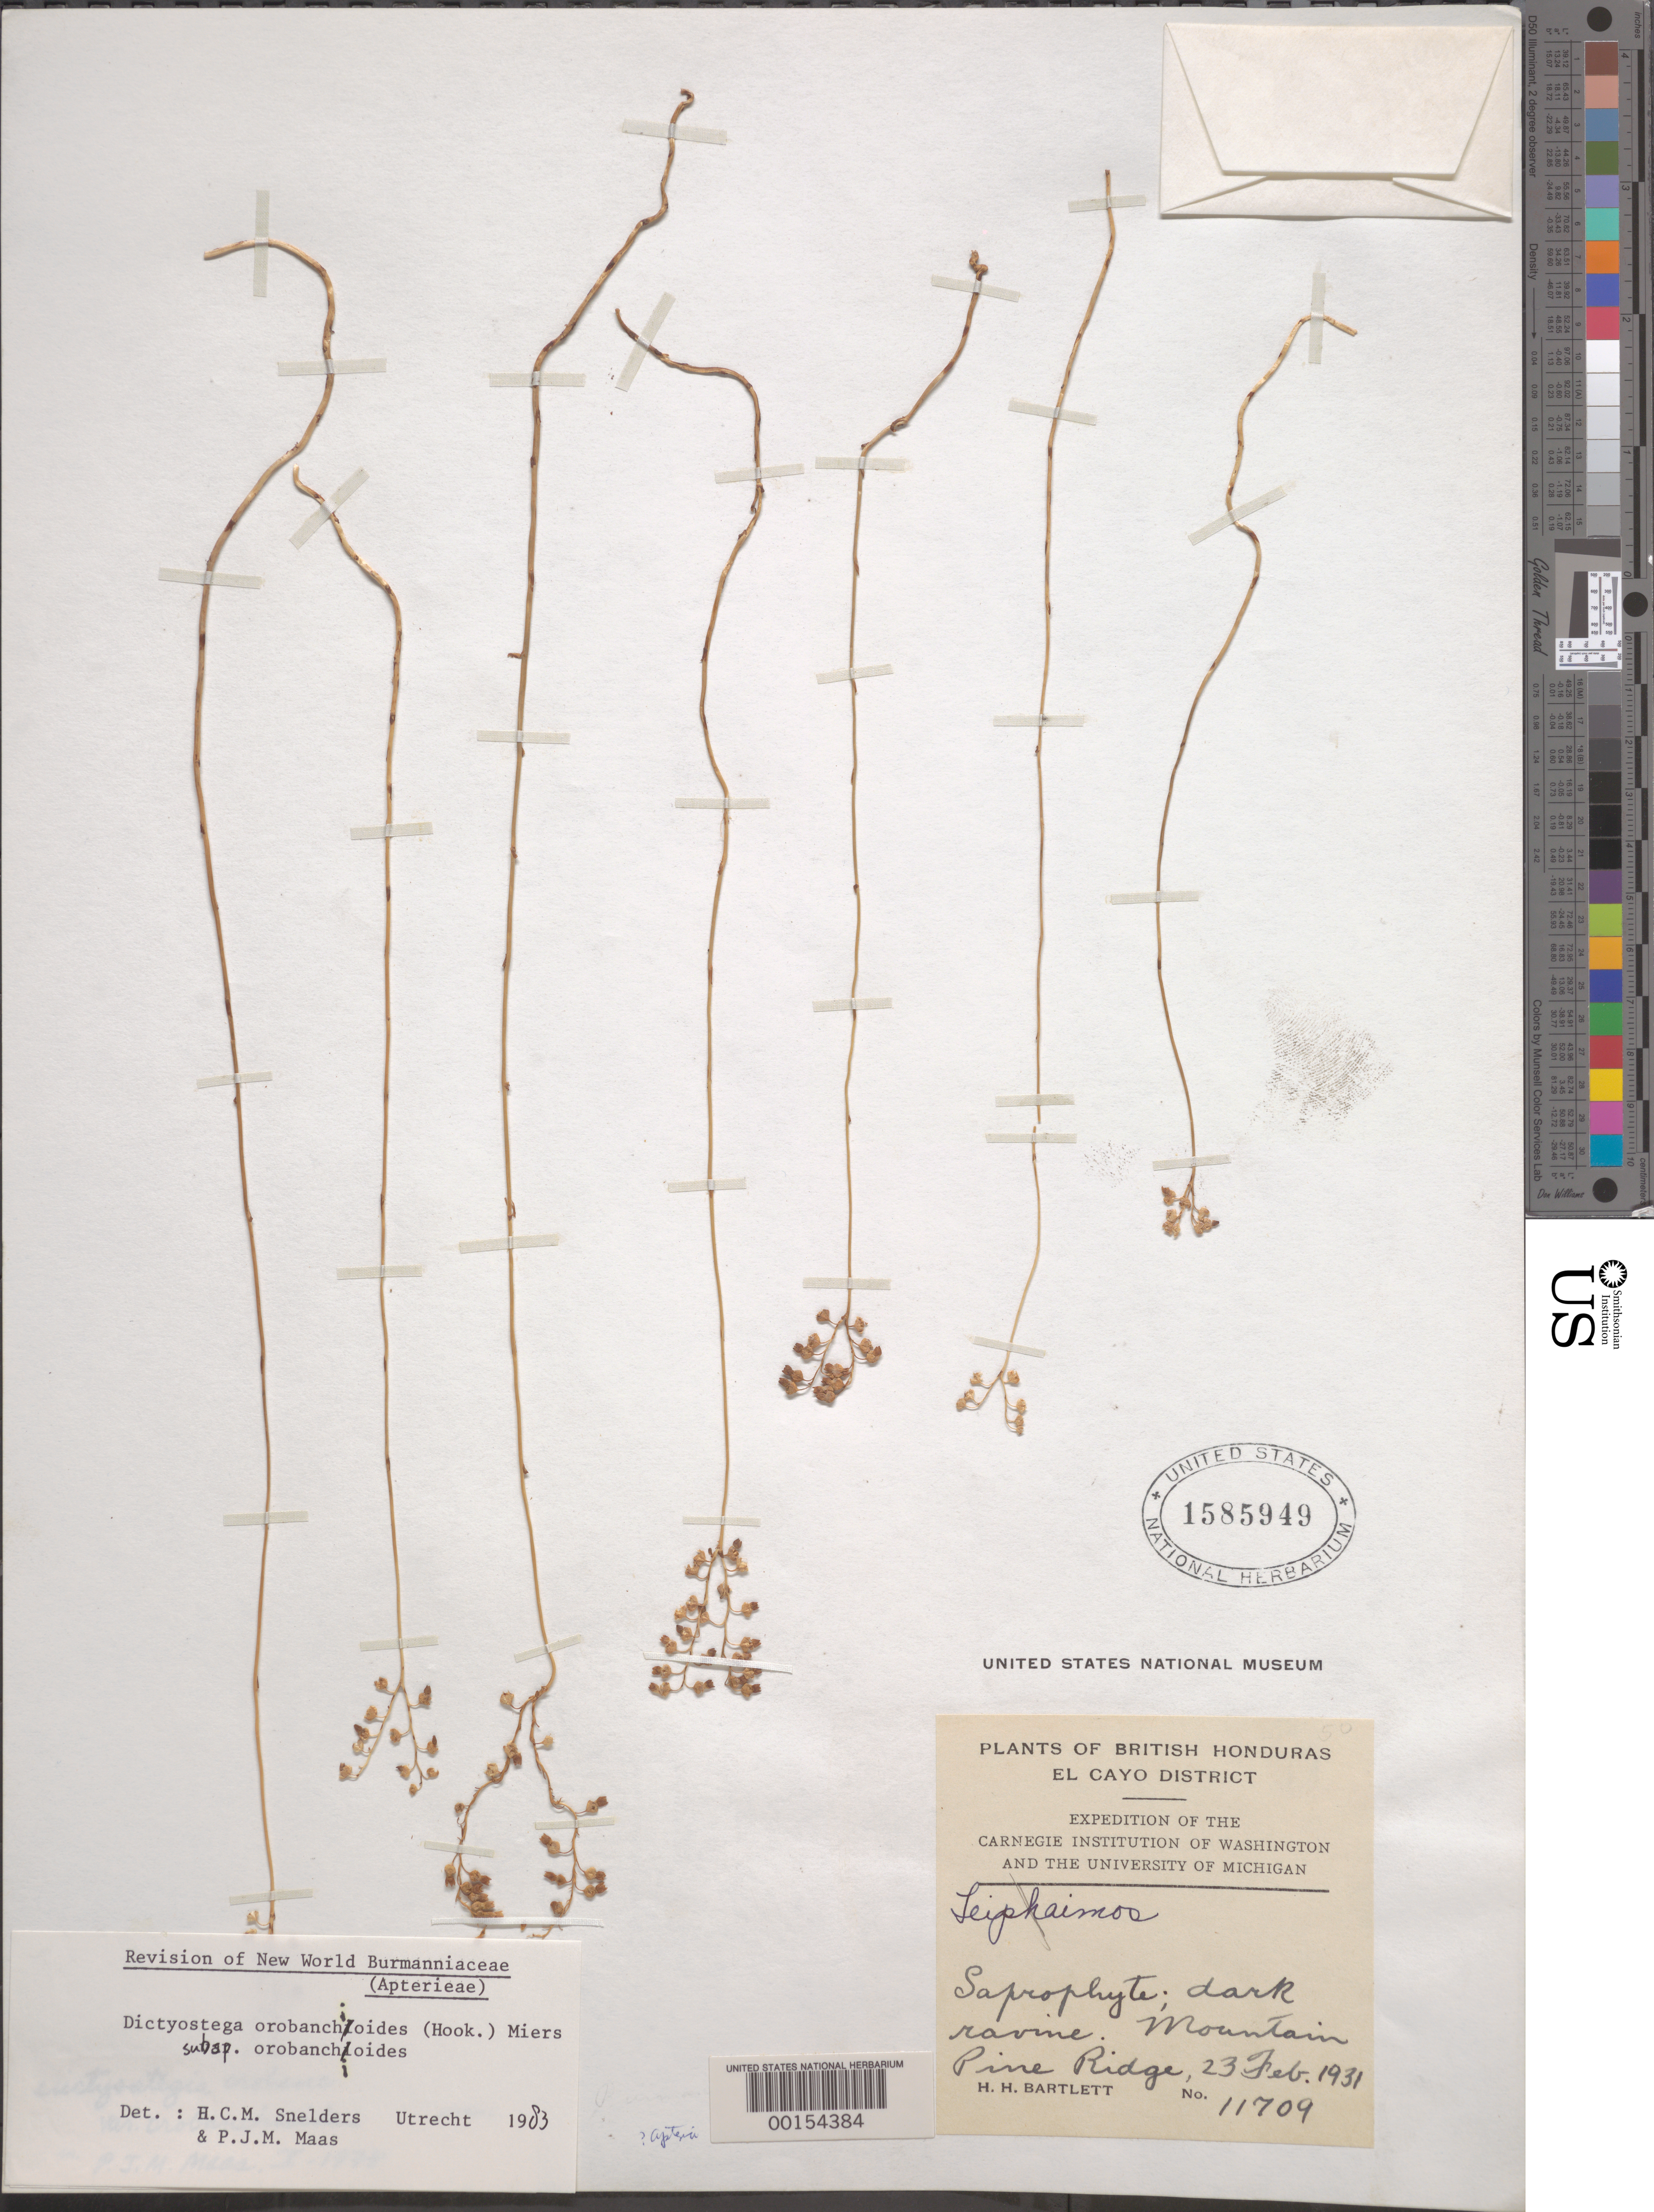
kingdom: Plantae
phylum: Tracheophyta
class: Liliopsida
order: Dioscoreales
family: Burmanniaceae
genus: Dictyostega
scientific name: Dictyostega orobanchoides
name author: (Hook.) Miers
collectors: H. H. Bartlett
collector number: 11709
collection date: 1931-02-23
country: Belize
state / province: Cayo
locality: British Honduras. El Cayo District. Mountain Pine Ridge.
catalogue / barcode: US 1585949